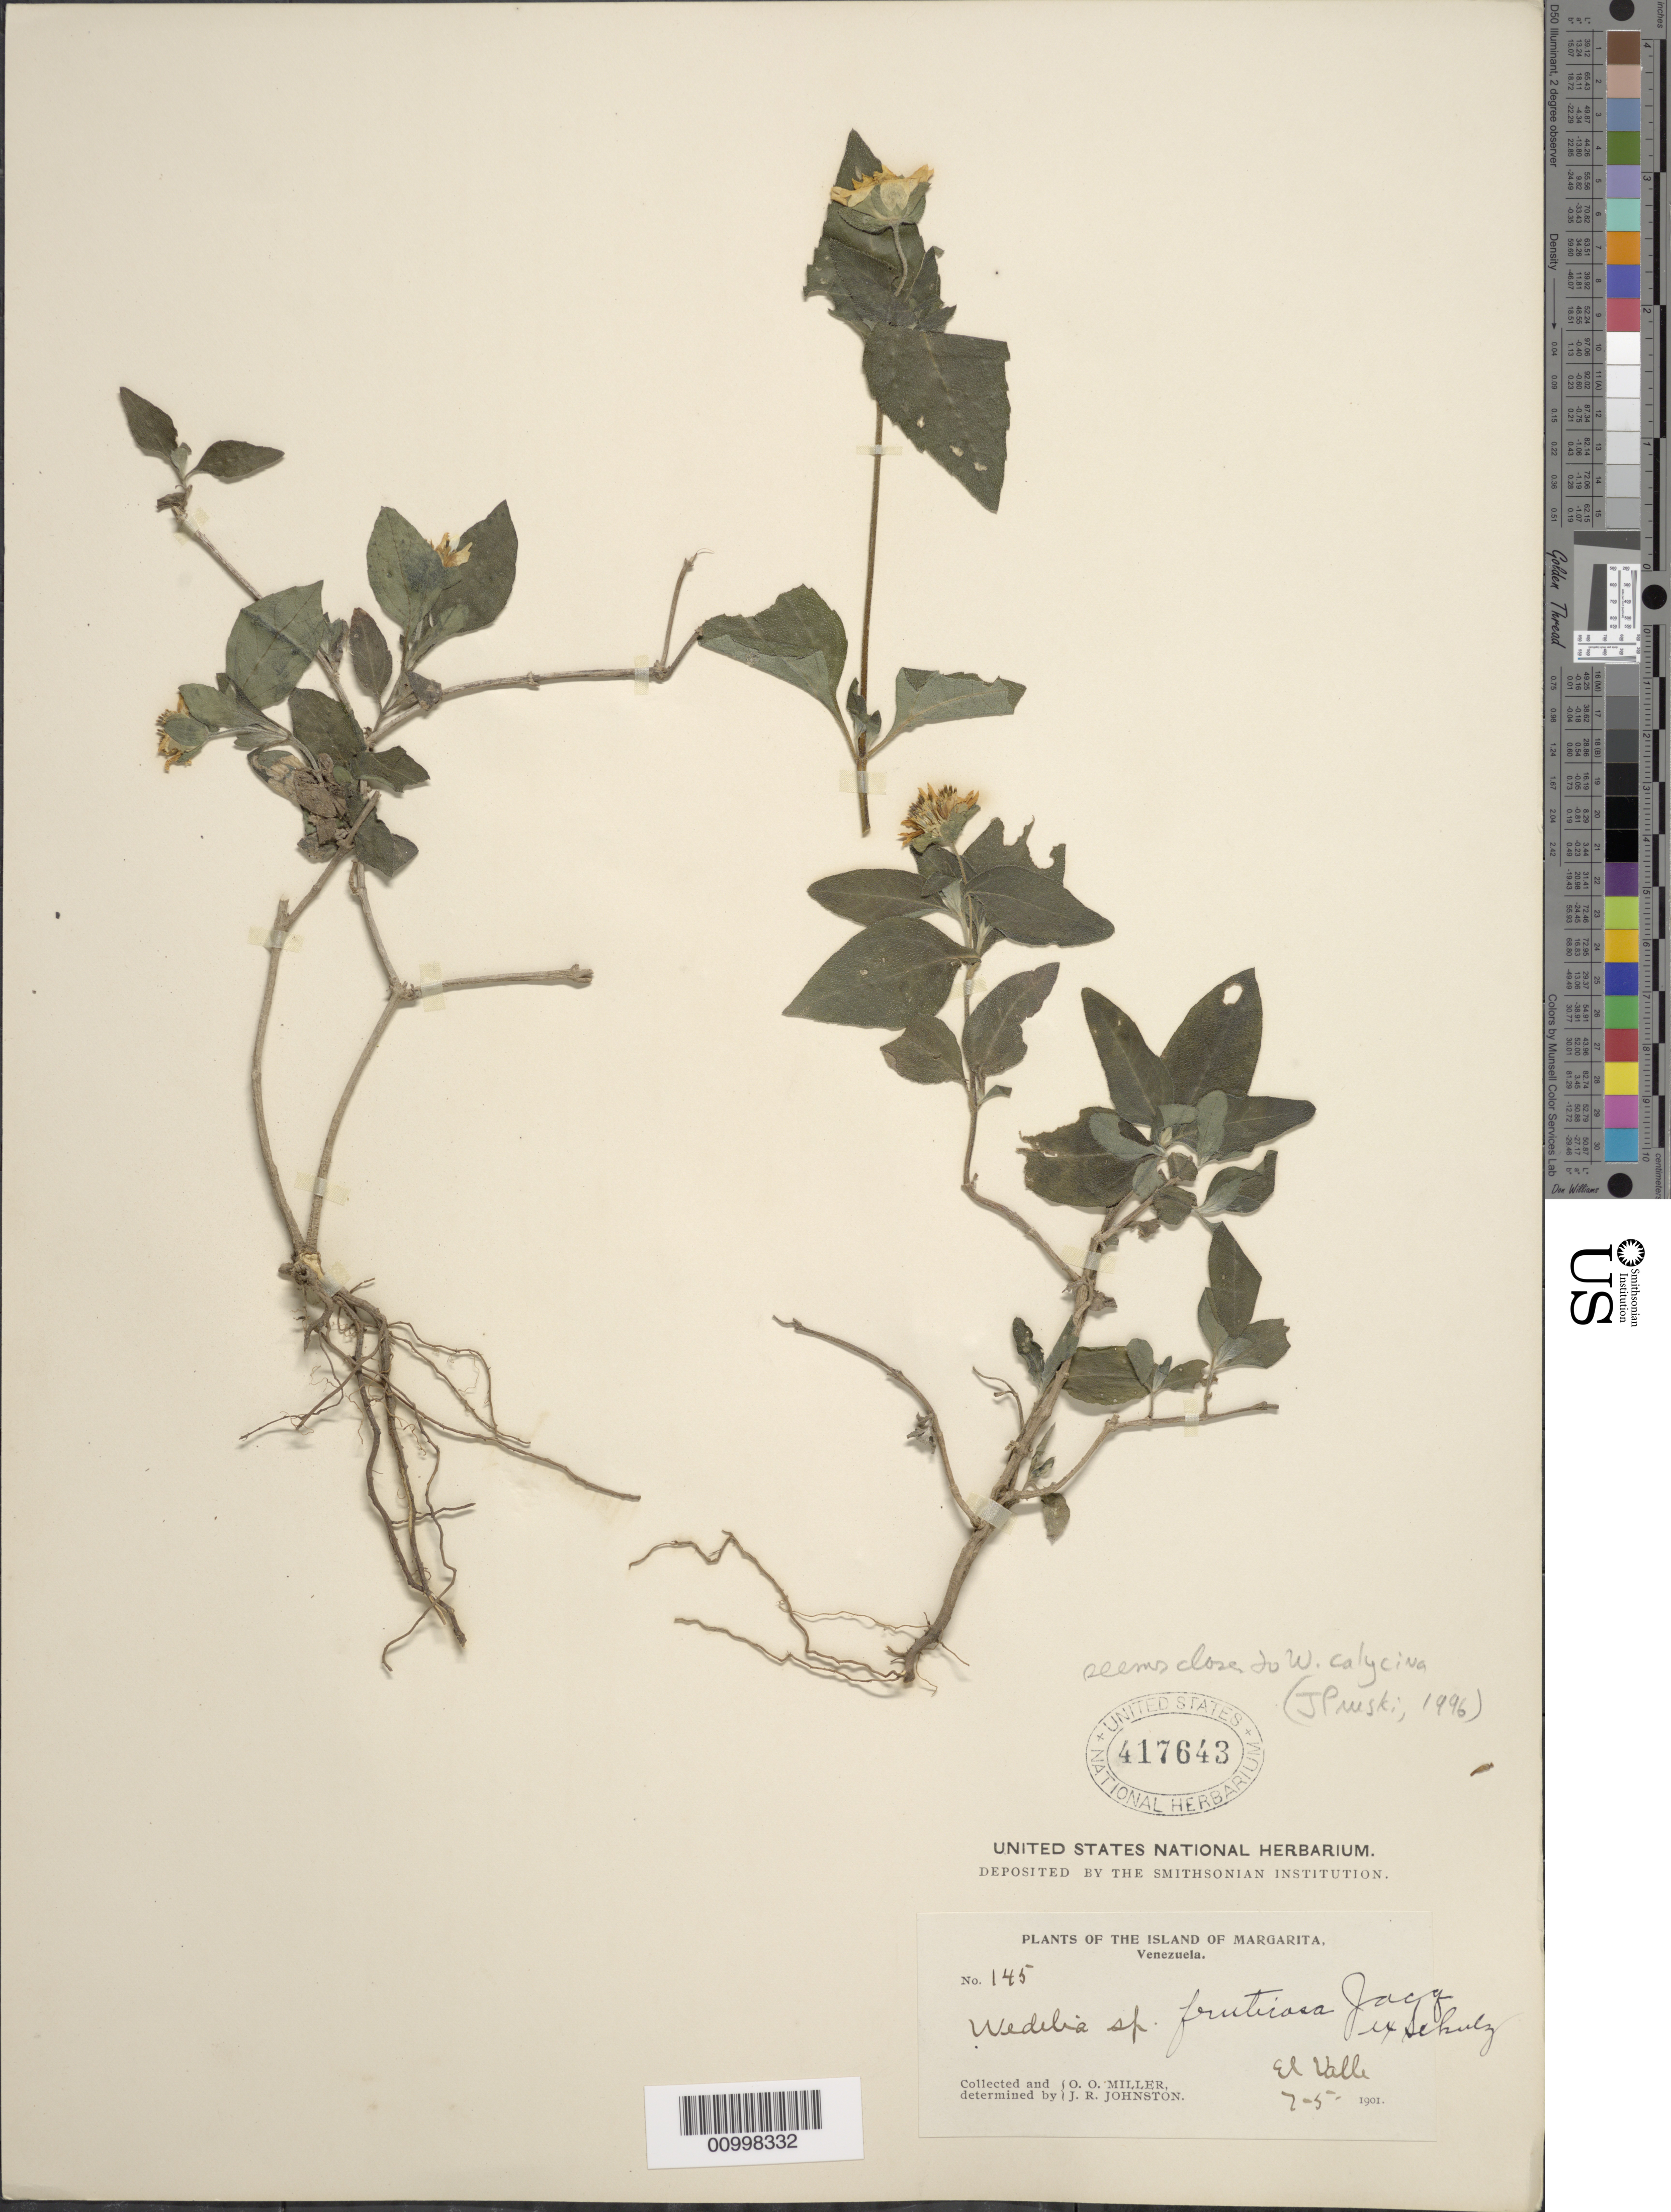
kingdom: Plantae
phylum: Tracheophyta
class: Magnoliopsida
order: Asterales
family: Asteraceae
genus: Wedelia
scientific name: Wedelia calycina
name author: Rich.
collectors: O. O. Miller & J. Johnston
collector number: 145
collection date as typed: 05 Jul 1901 to 07 May 1901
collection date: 1901-05-07/1901-07-05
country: Venezuela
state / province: Nueva Esparta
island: Margarita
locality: El Valle.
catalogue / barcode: US 417643